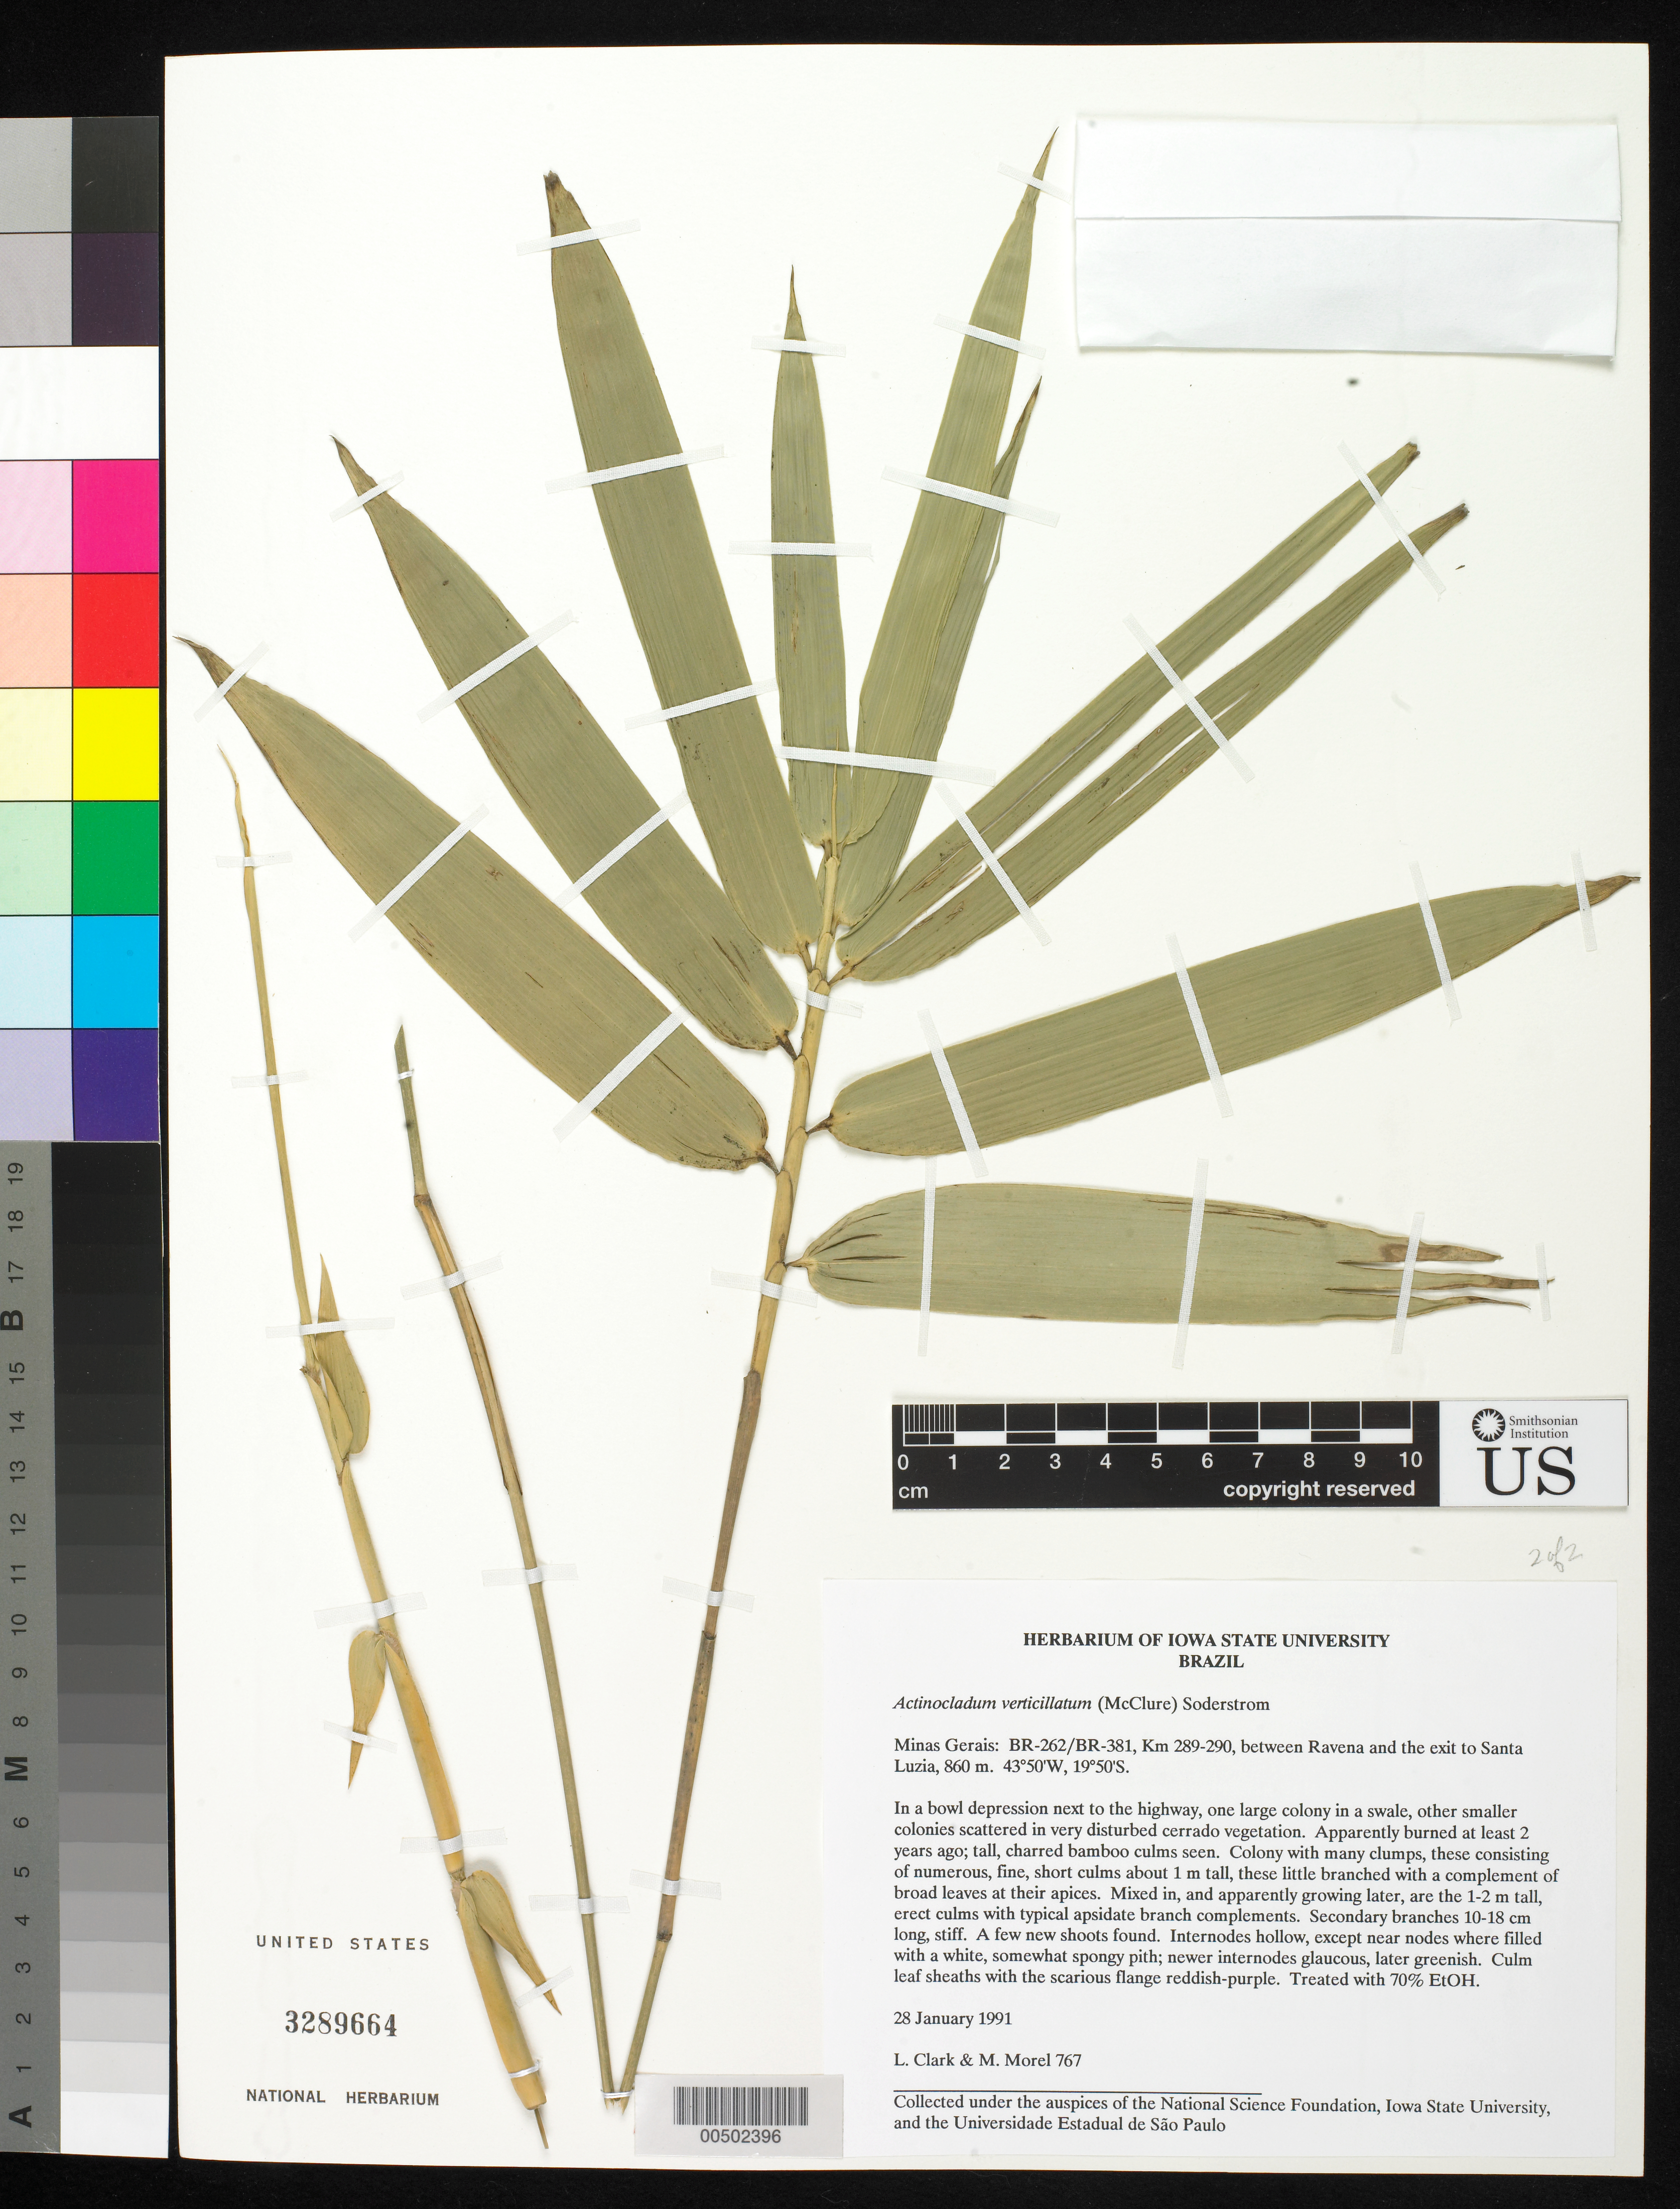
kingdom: Plantae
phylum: Tracheophyta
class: Liliopsida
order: Poales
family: Poaceae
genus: Actinocladum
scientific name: Actinocladum verticillatum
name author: (Nees) McClure ex Soderstr.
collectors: L. G. Clark & M. Morel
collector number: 767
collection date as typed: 28 Jan 1991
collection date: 1991-01-28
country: Brazil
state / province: Minas Gerais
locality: Br262 / br381, km 289 - 290, between ravena and the exit to santa luzia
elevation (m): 860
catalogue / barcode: US 3289664